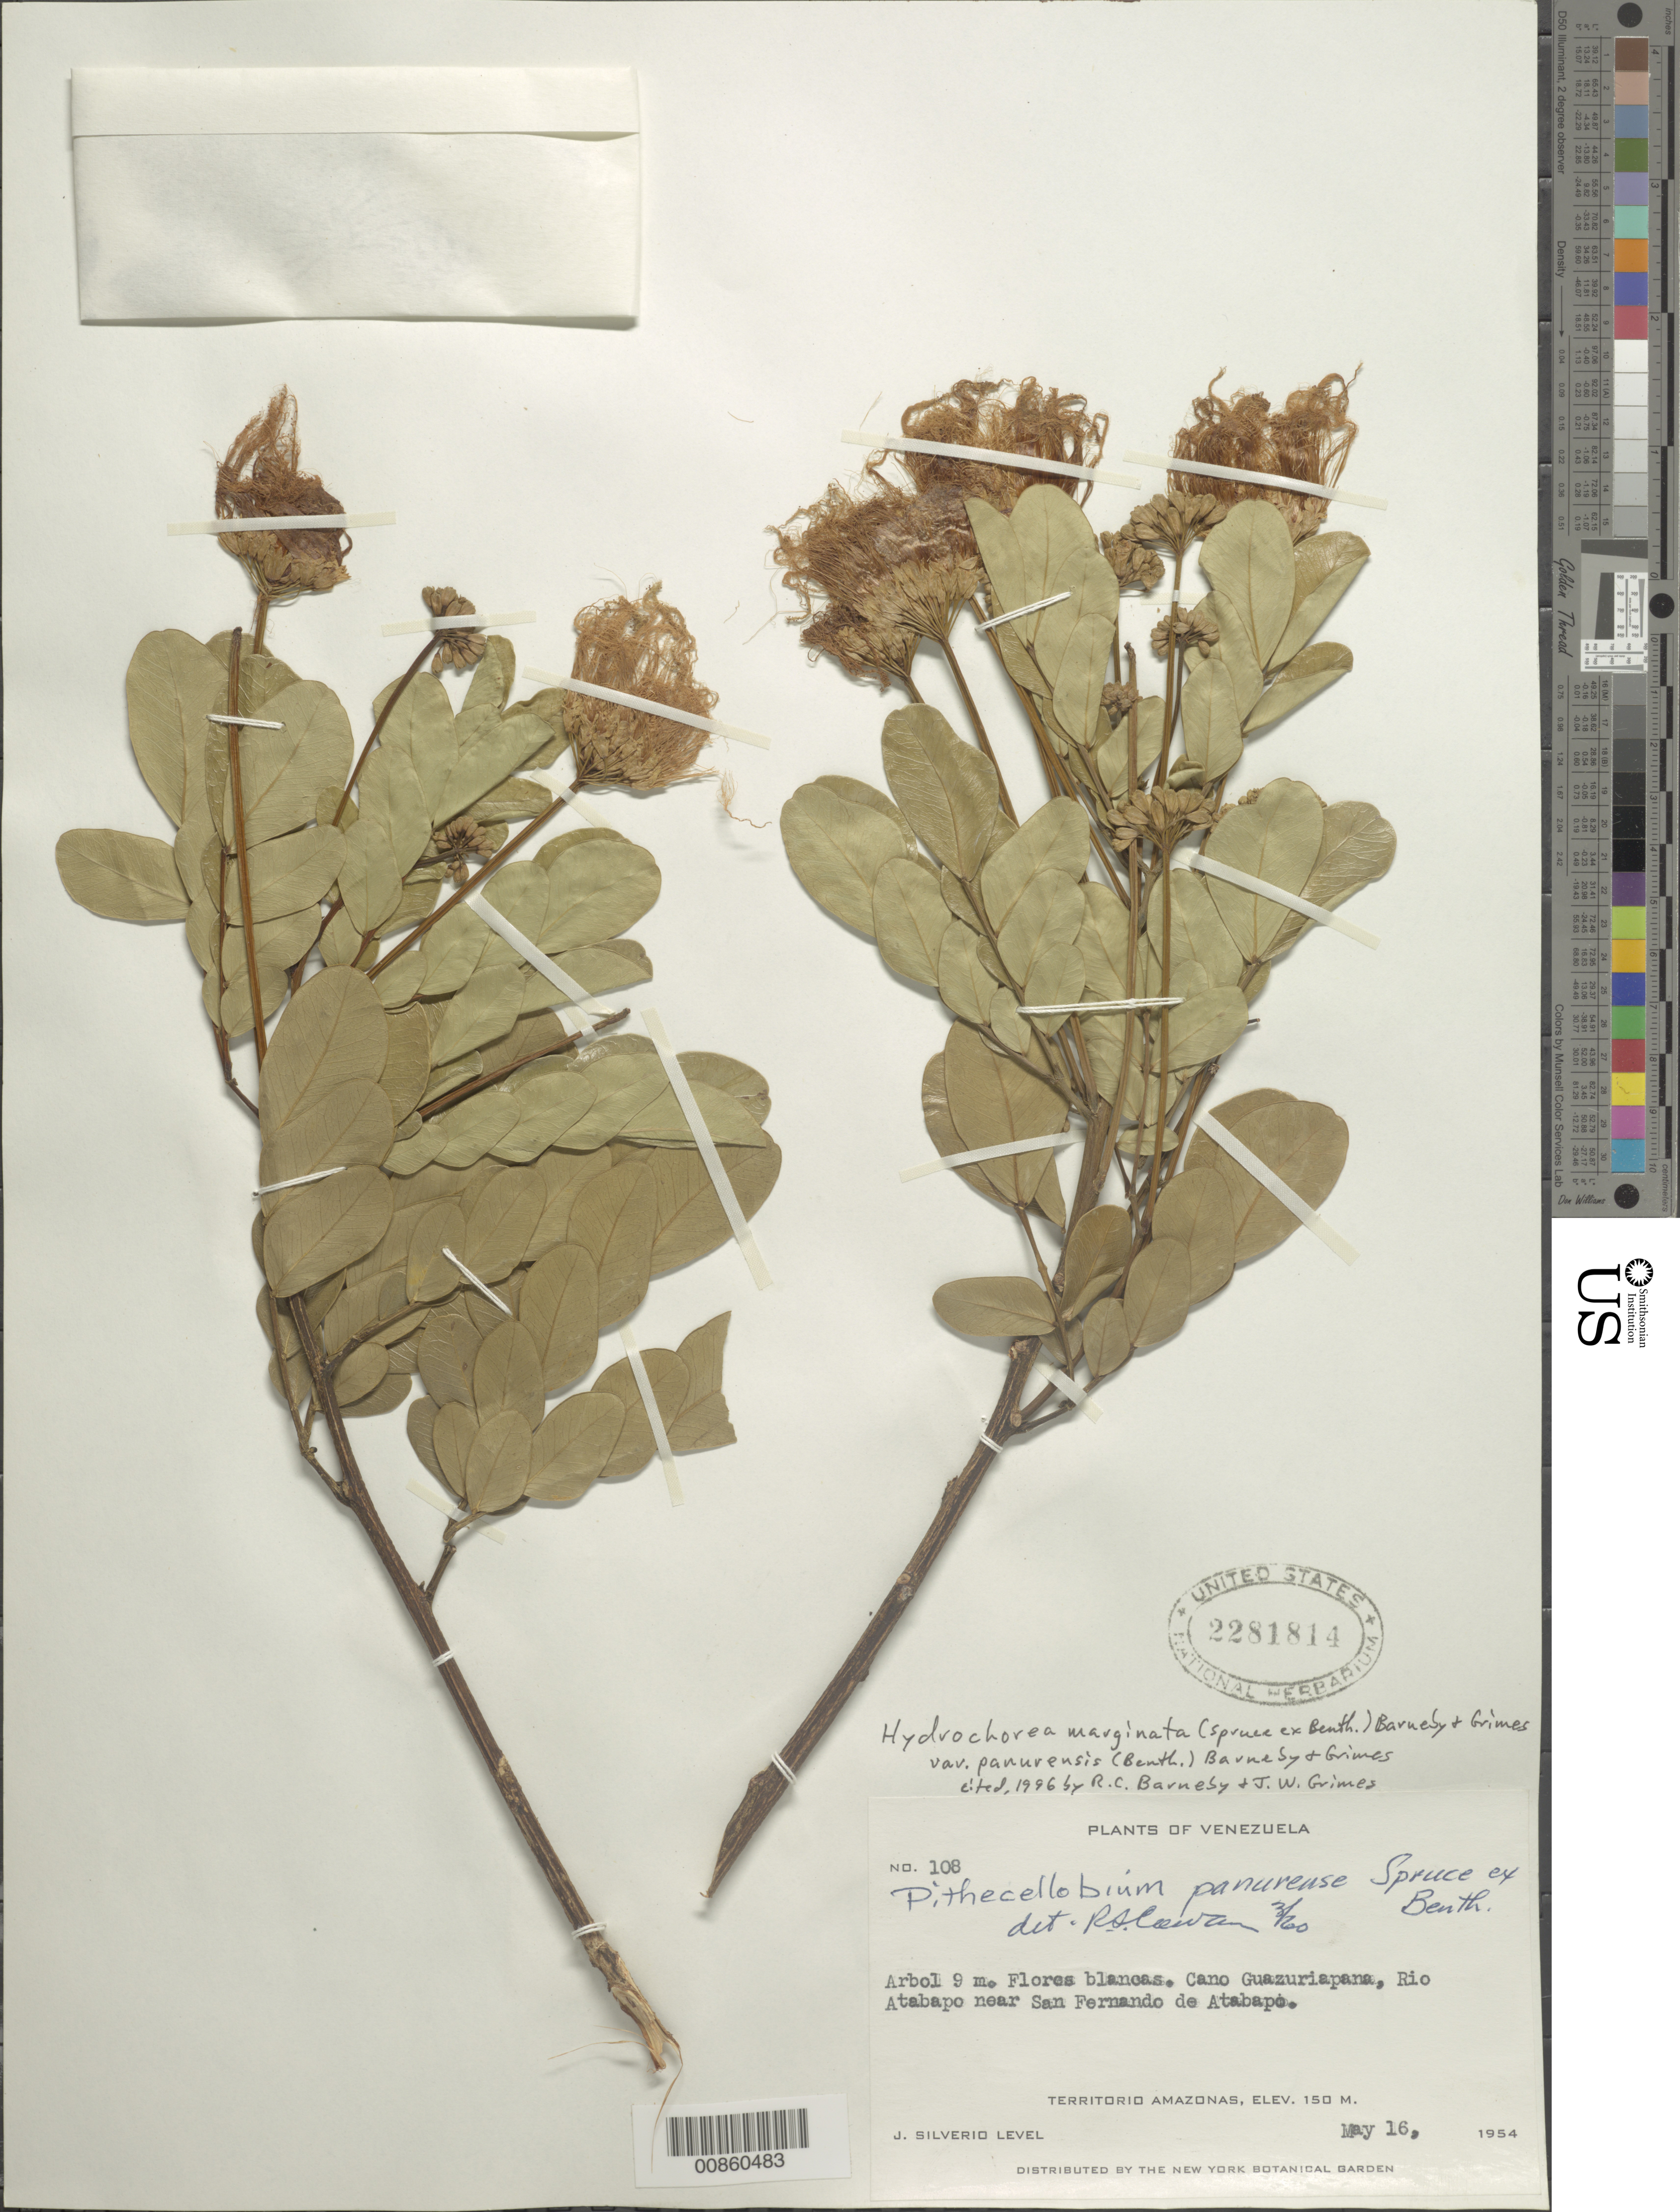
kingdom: Plantae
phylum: Tracheophyta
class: Magnoliopsida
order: Fabales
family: Fabaceae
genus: Hydrochorea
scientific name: Hydrochorea panurensis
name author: (Spruce ex Benth.) M.V.B. Soares et al.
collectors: J. Silverio L.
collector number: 108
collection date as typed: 16-May-54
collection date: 1954-05-16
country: Venezuela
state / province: Amazonas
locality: Caño Guazuriapana, Río Atabapo, near San Fernando de Atabapo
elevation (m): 150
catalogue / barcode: US 2281814